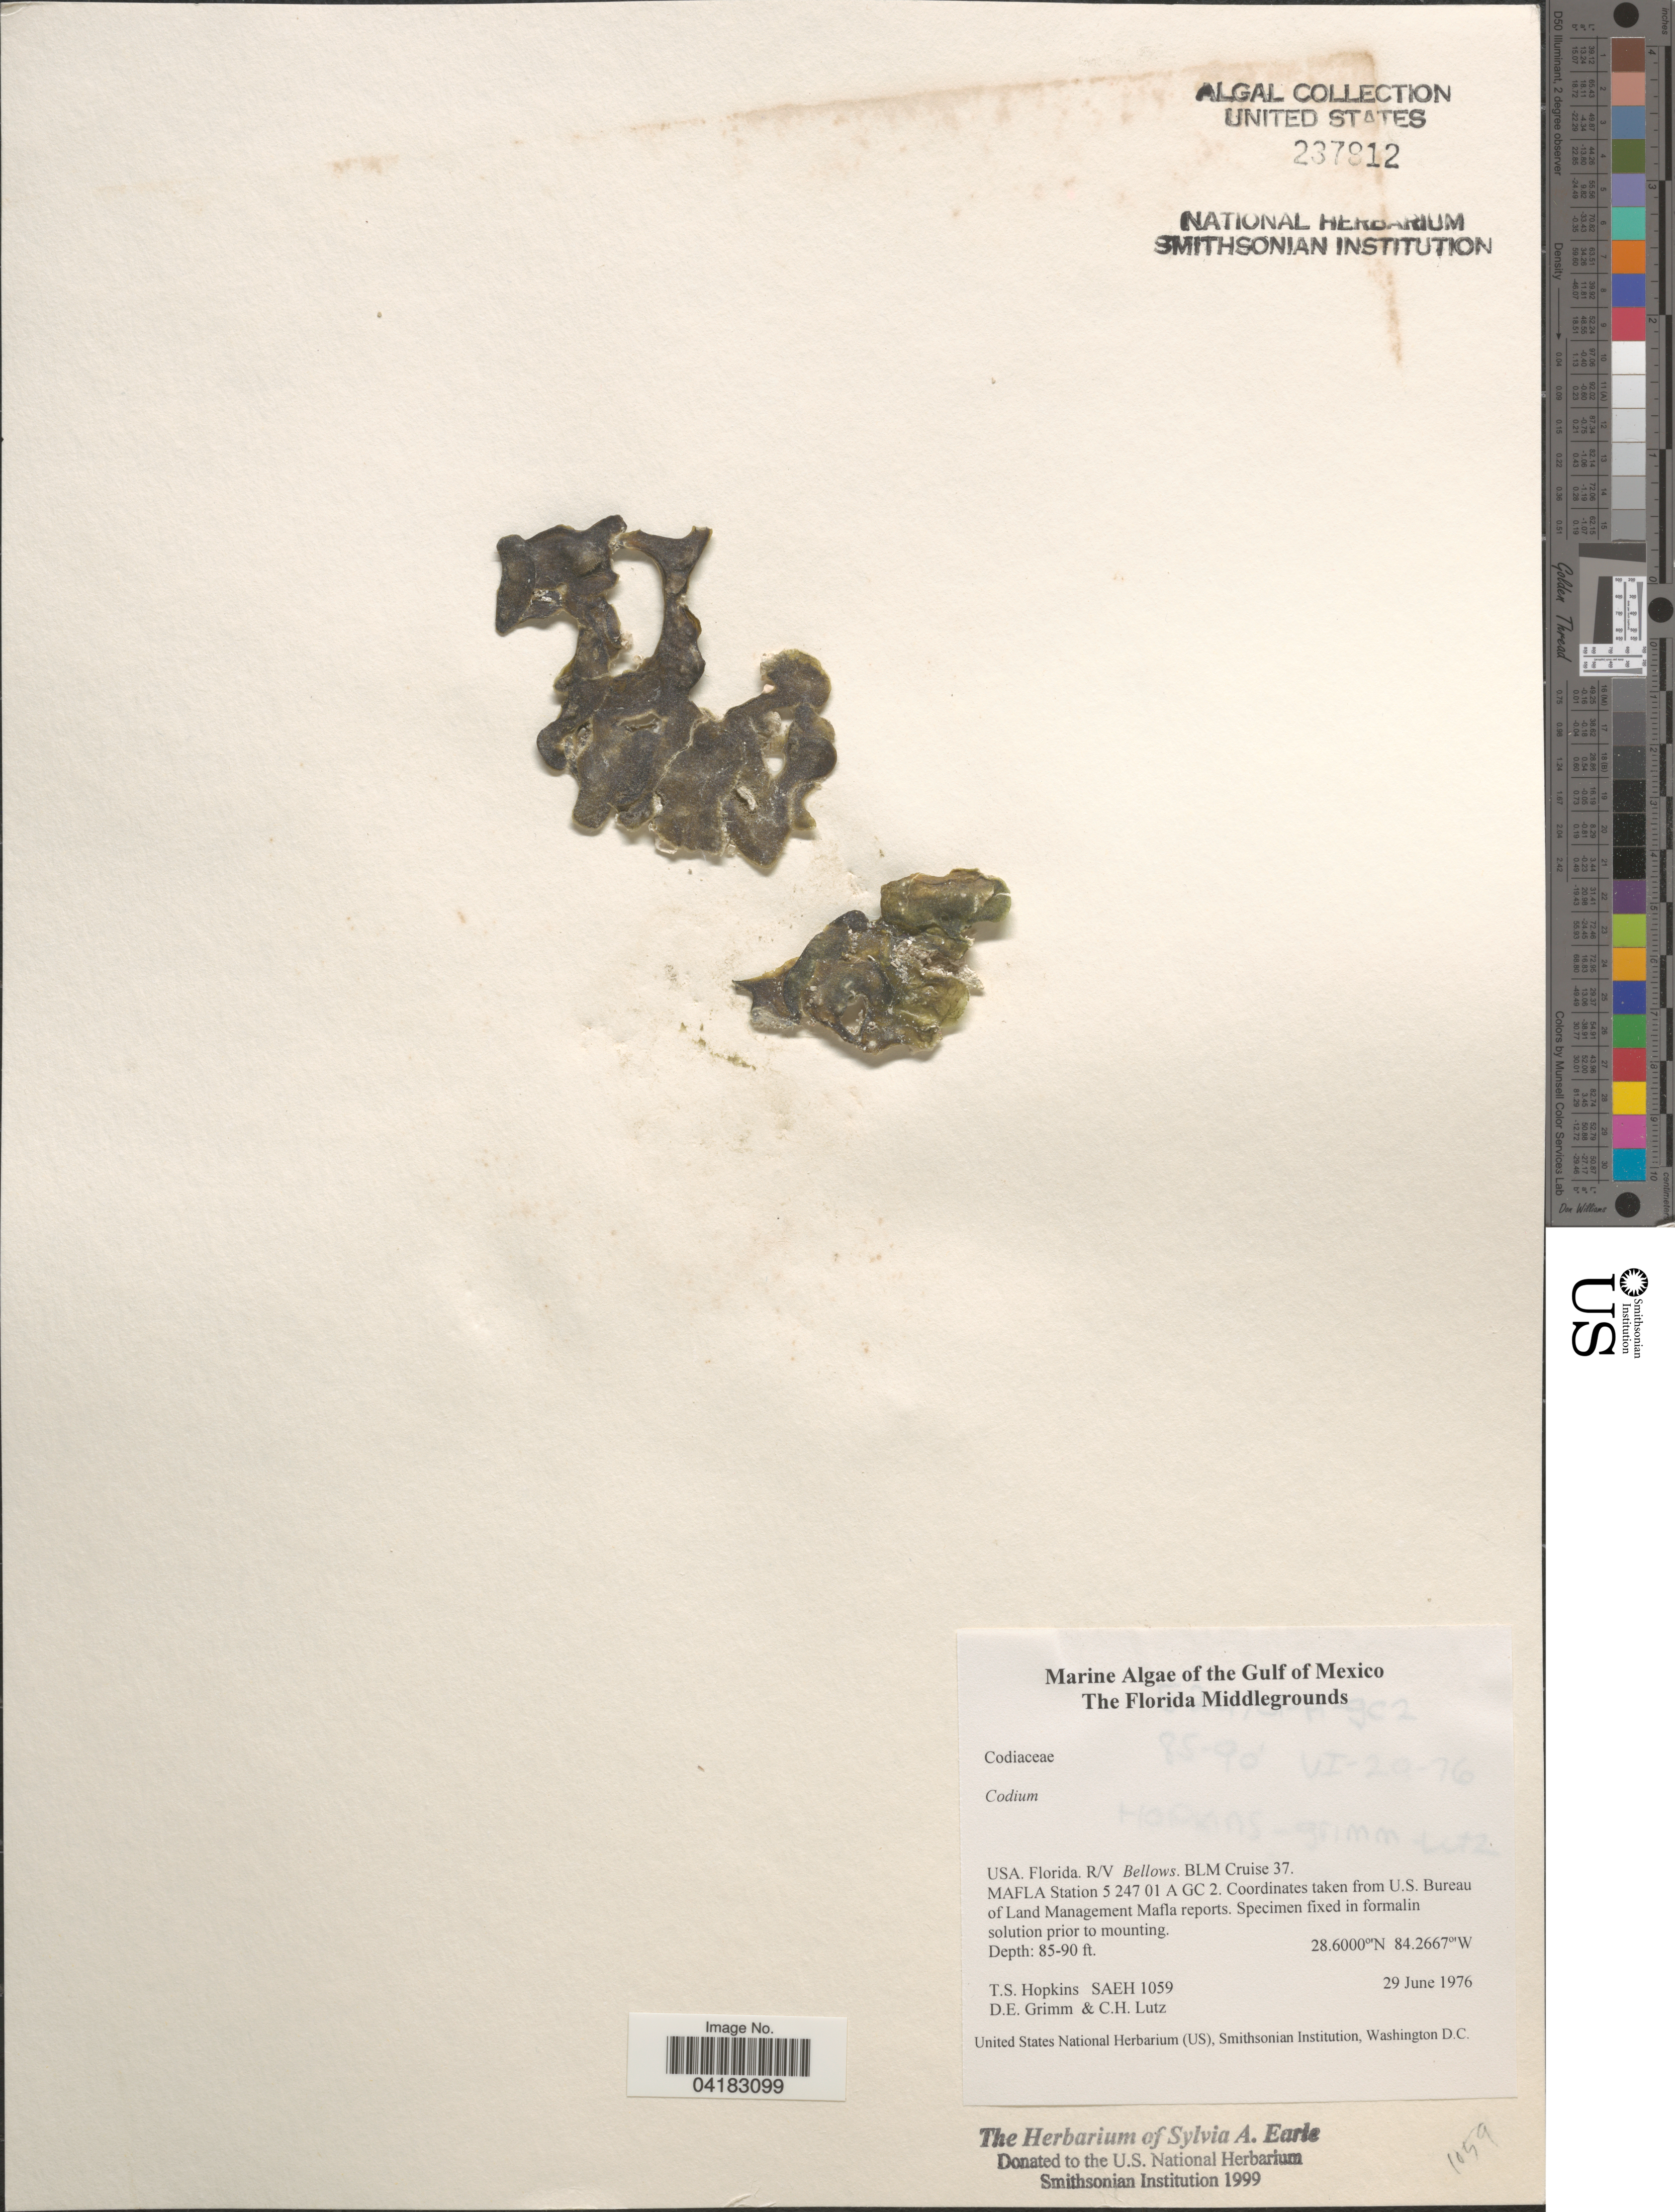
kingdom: Plantae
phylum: Chlorophyta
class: Ulvophyceae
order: Bryopsidales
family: Codiaceae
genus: Codium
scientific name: Codium sp.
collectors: T. Hopkins, D. Grimm & C. Lutz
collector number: SAEH1059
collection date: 1976-06-29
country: United States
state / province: Florida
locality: Gulf of Mexico. The Florida Middlegrounds. R/V Bellows. BLM Cruise 37. MAFLA Station 5 247 01 A GC 2.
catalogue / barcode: US 237912